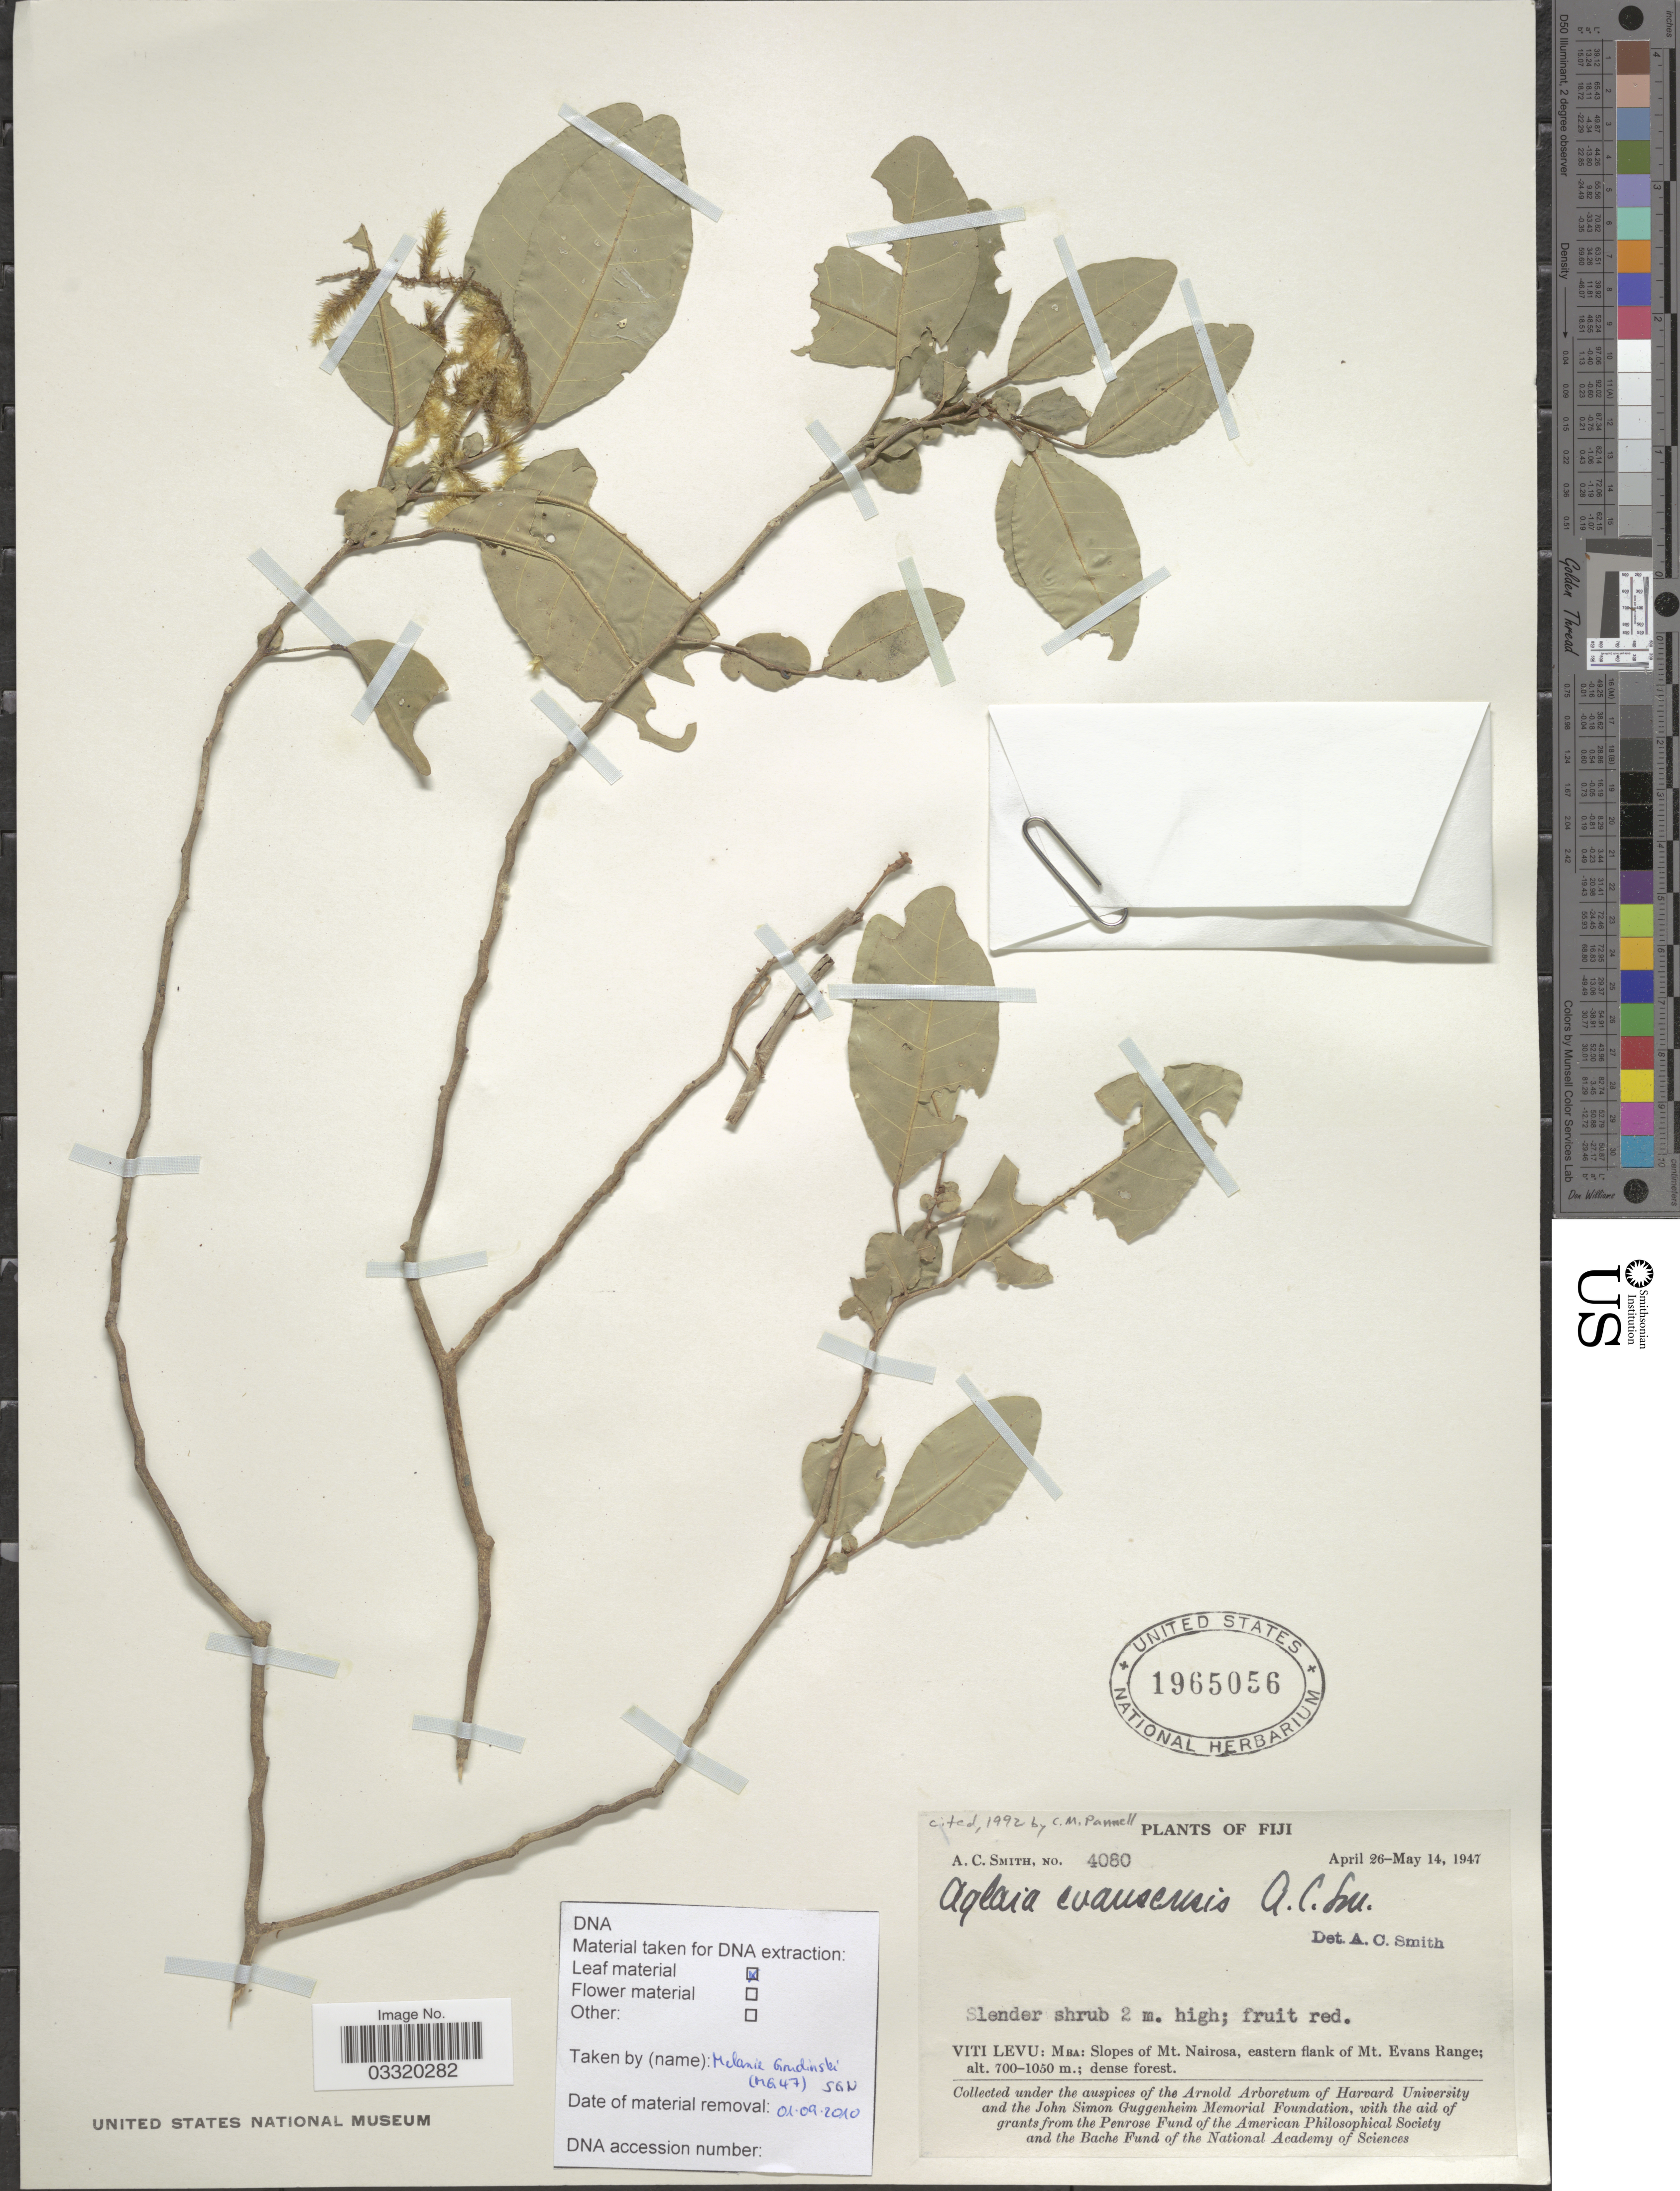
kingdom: Plantae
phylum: Tracheophyta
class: Magnoliopsida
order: Sapindales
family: Meliaceae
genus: Aglaia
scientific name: Aglaia evansensis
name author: A.C. Sm.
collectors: A. C. Smith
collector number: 4080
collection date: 1947-04-26/1947-05-14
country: Fiji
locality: Viti Levu: Mba: Slopes of Mt. Nairosa, eastern flank of Mt. Evans Range.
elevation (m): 700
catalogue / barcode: US 1965056